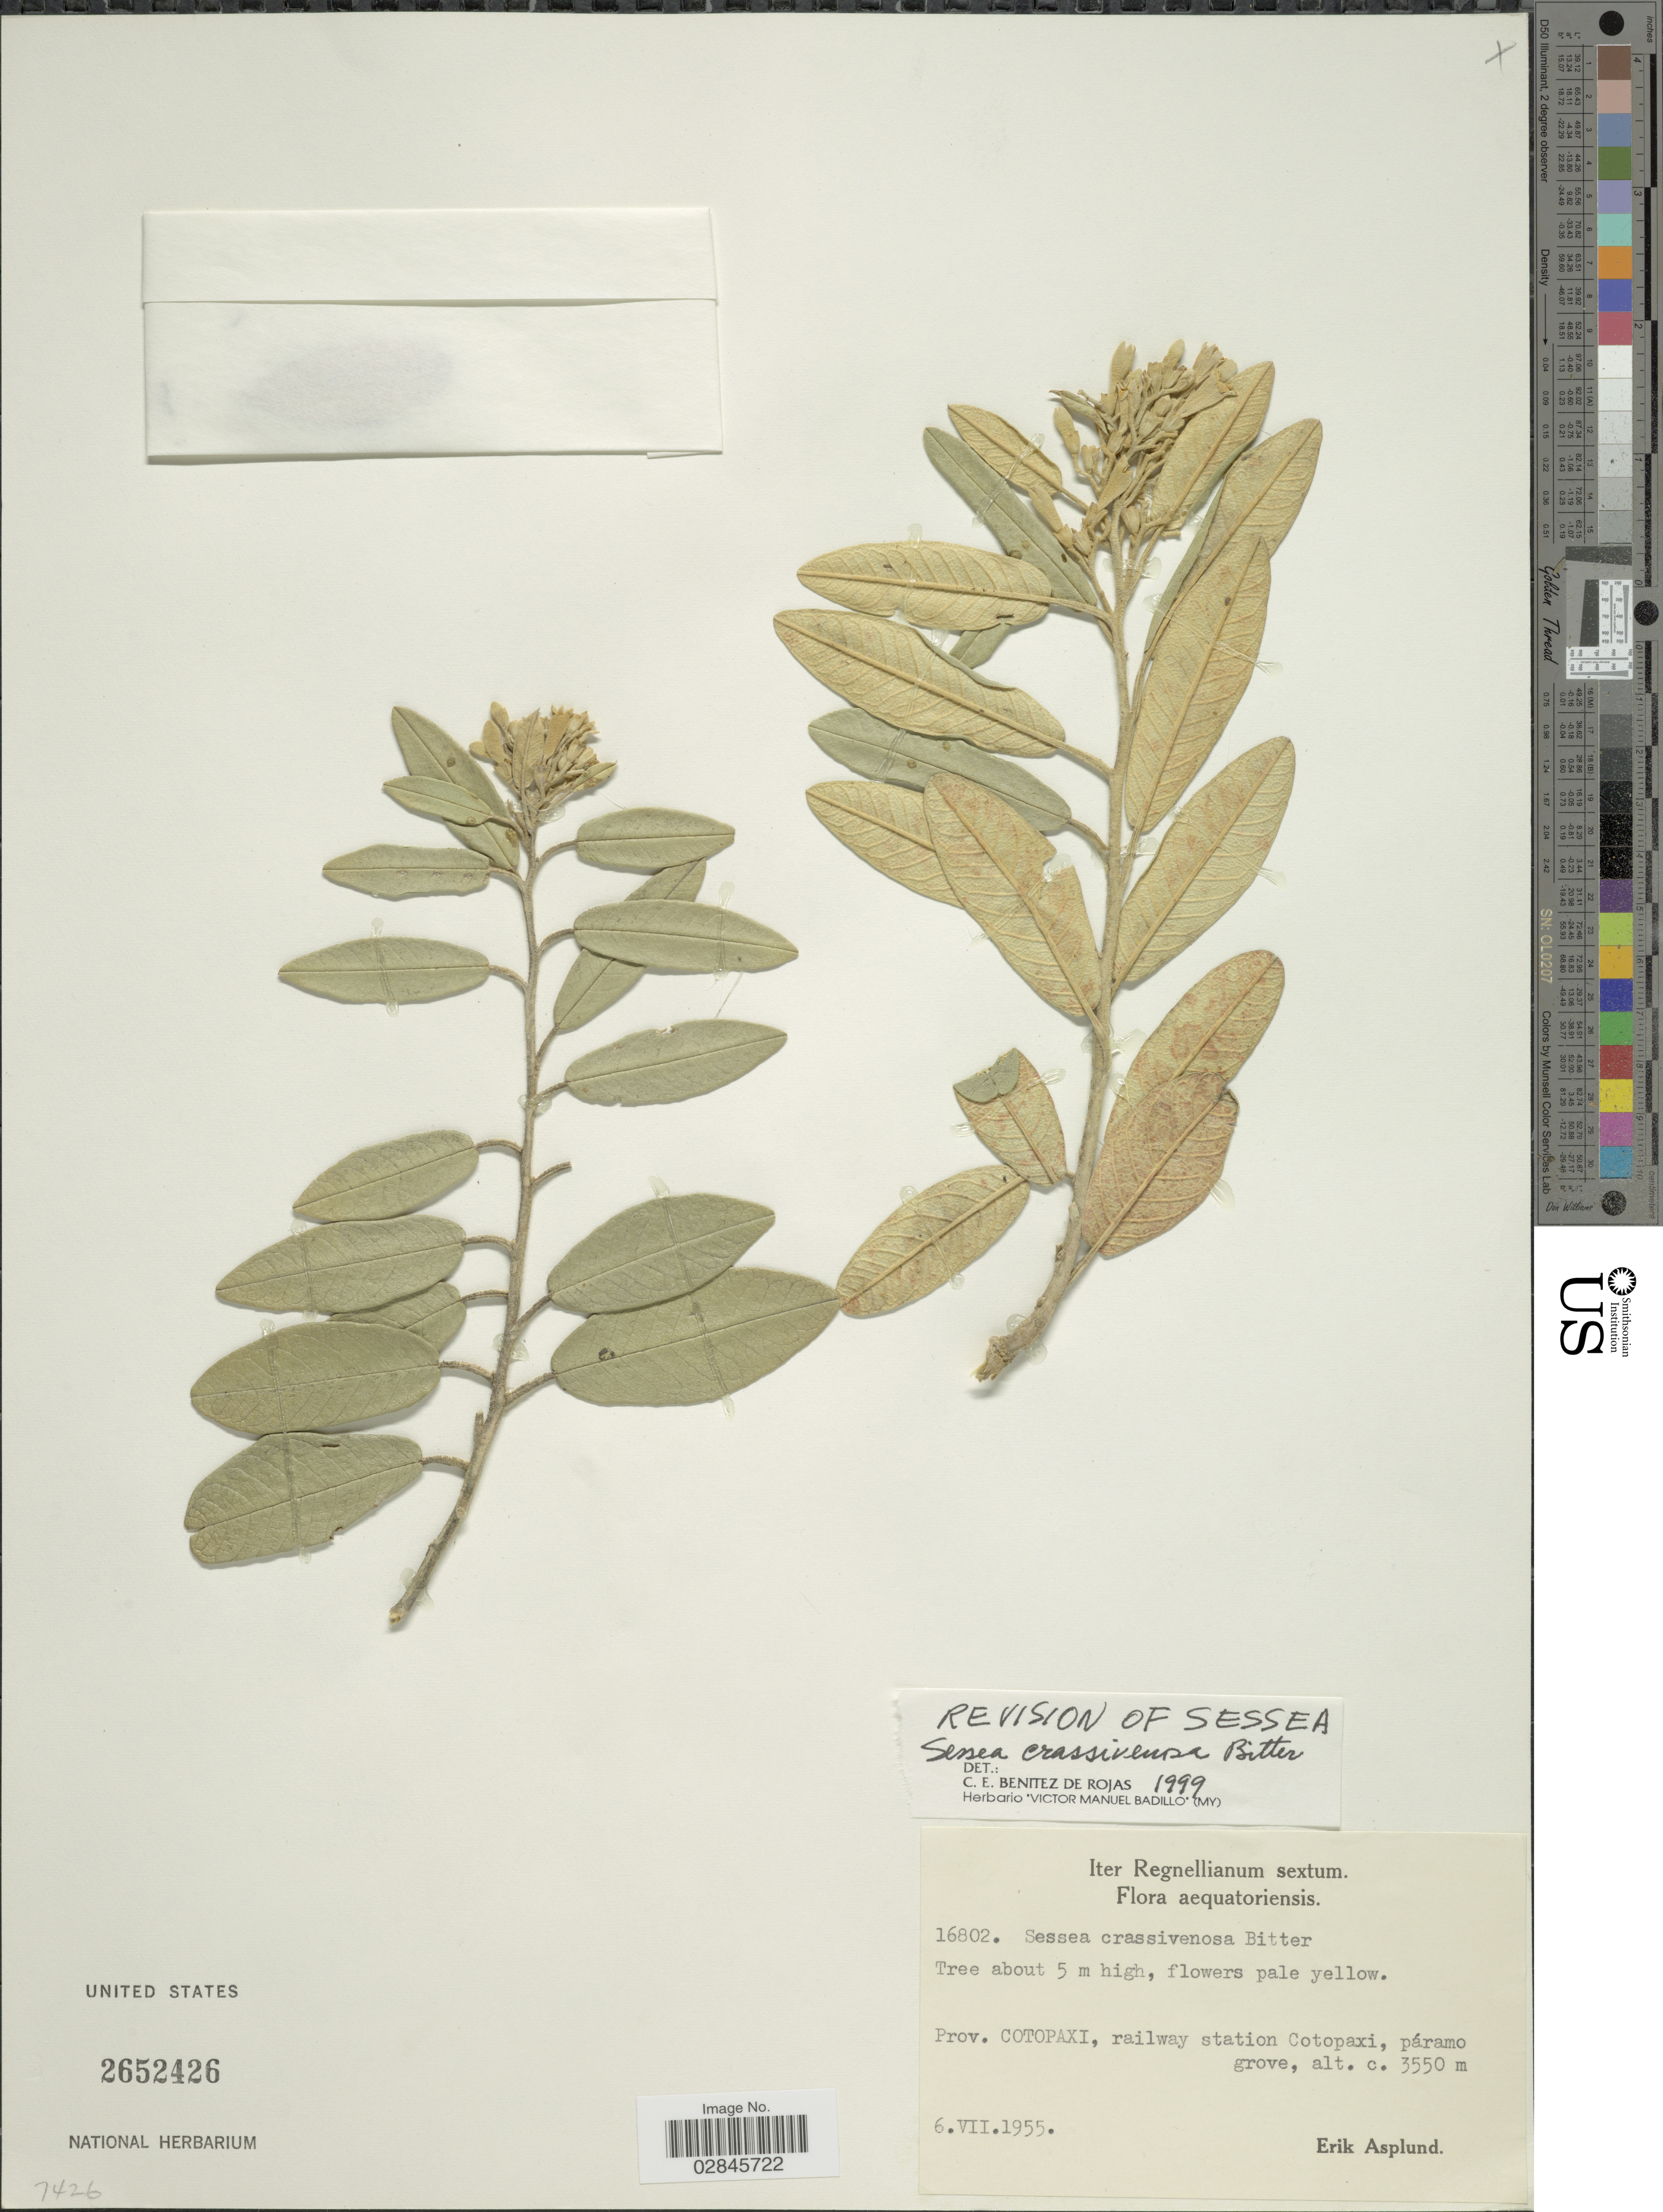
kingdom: Plantae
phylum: Tracheophyta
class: Magnoliopsida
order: Solanales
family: Solanaceae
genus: Sessea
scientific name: Sessea crassivenosa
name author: Bitter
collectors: E. Asplund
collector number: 16802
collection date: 1955-07-06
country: Ecuador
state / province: Cotopaxi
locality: Railway station Cotopaxi.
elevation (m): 3550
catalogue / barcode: US 2652426